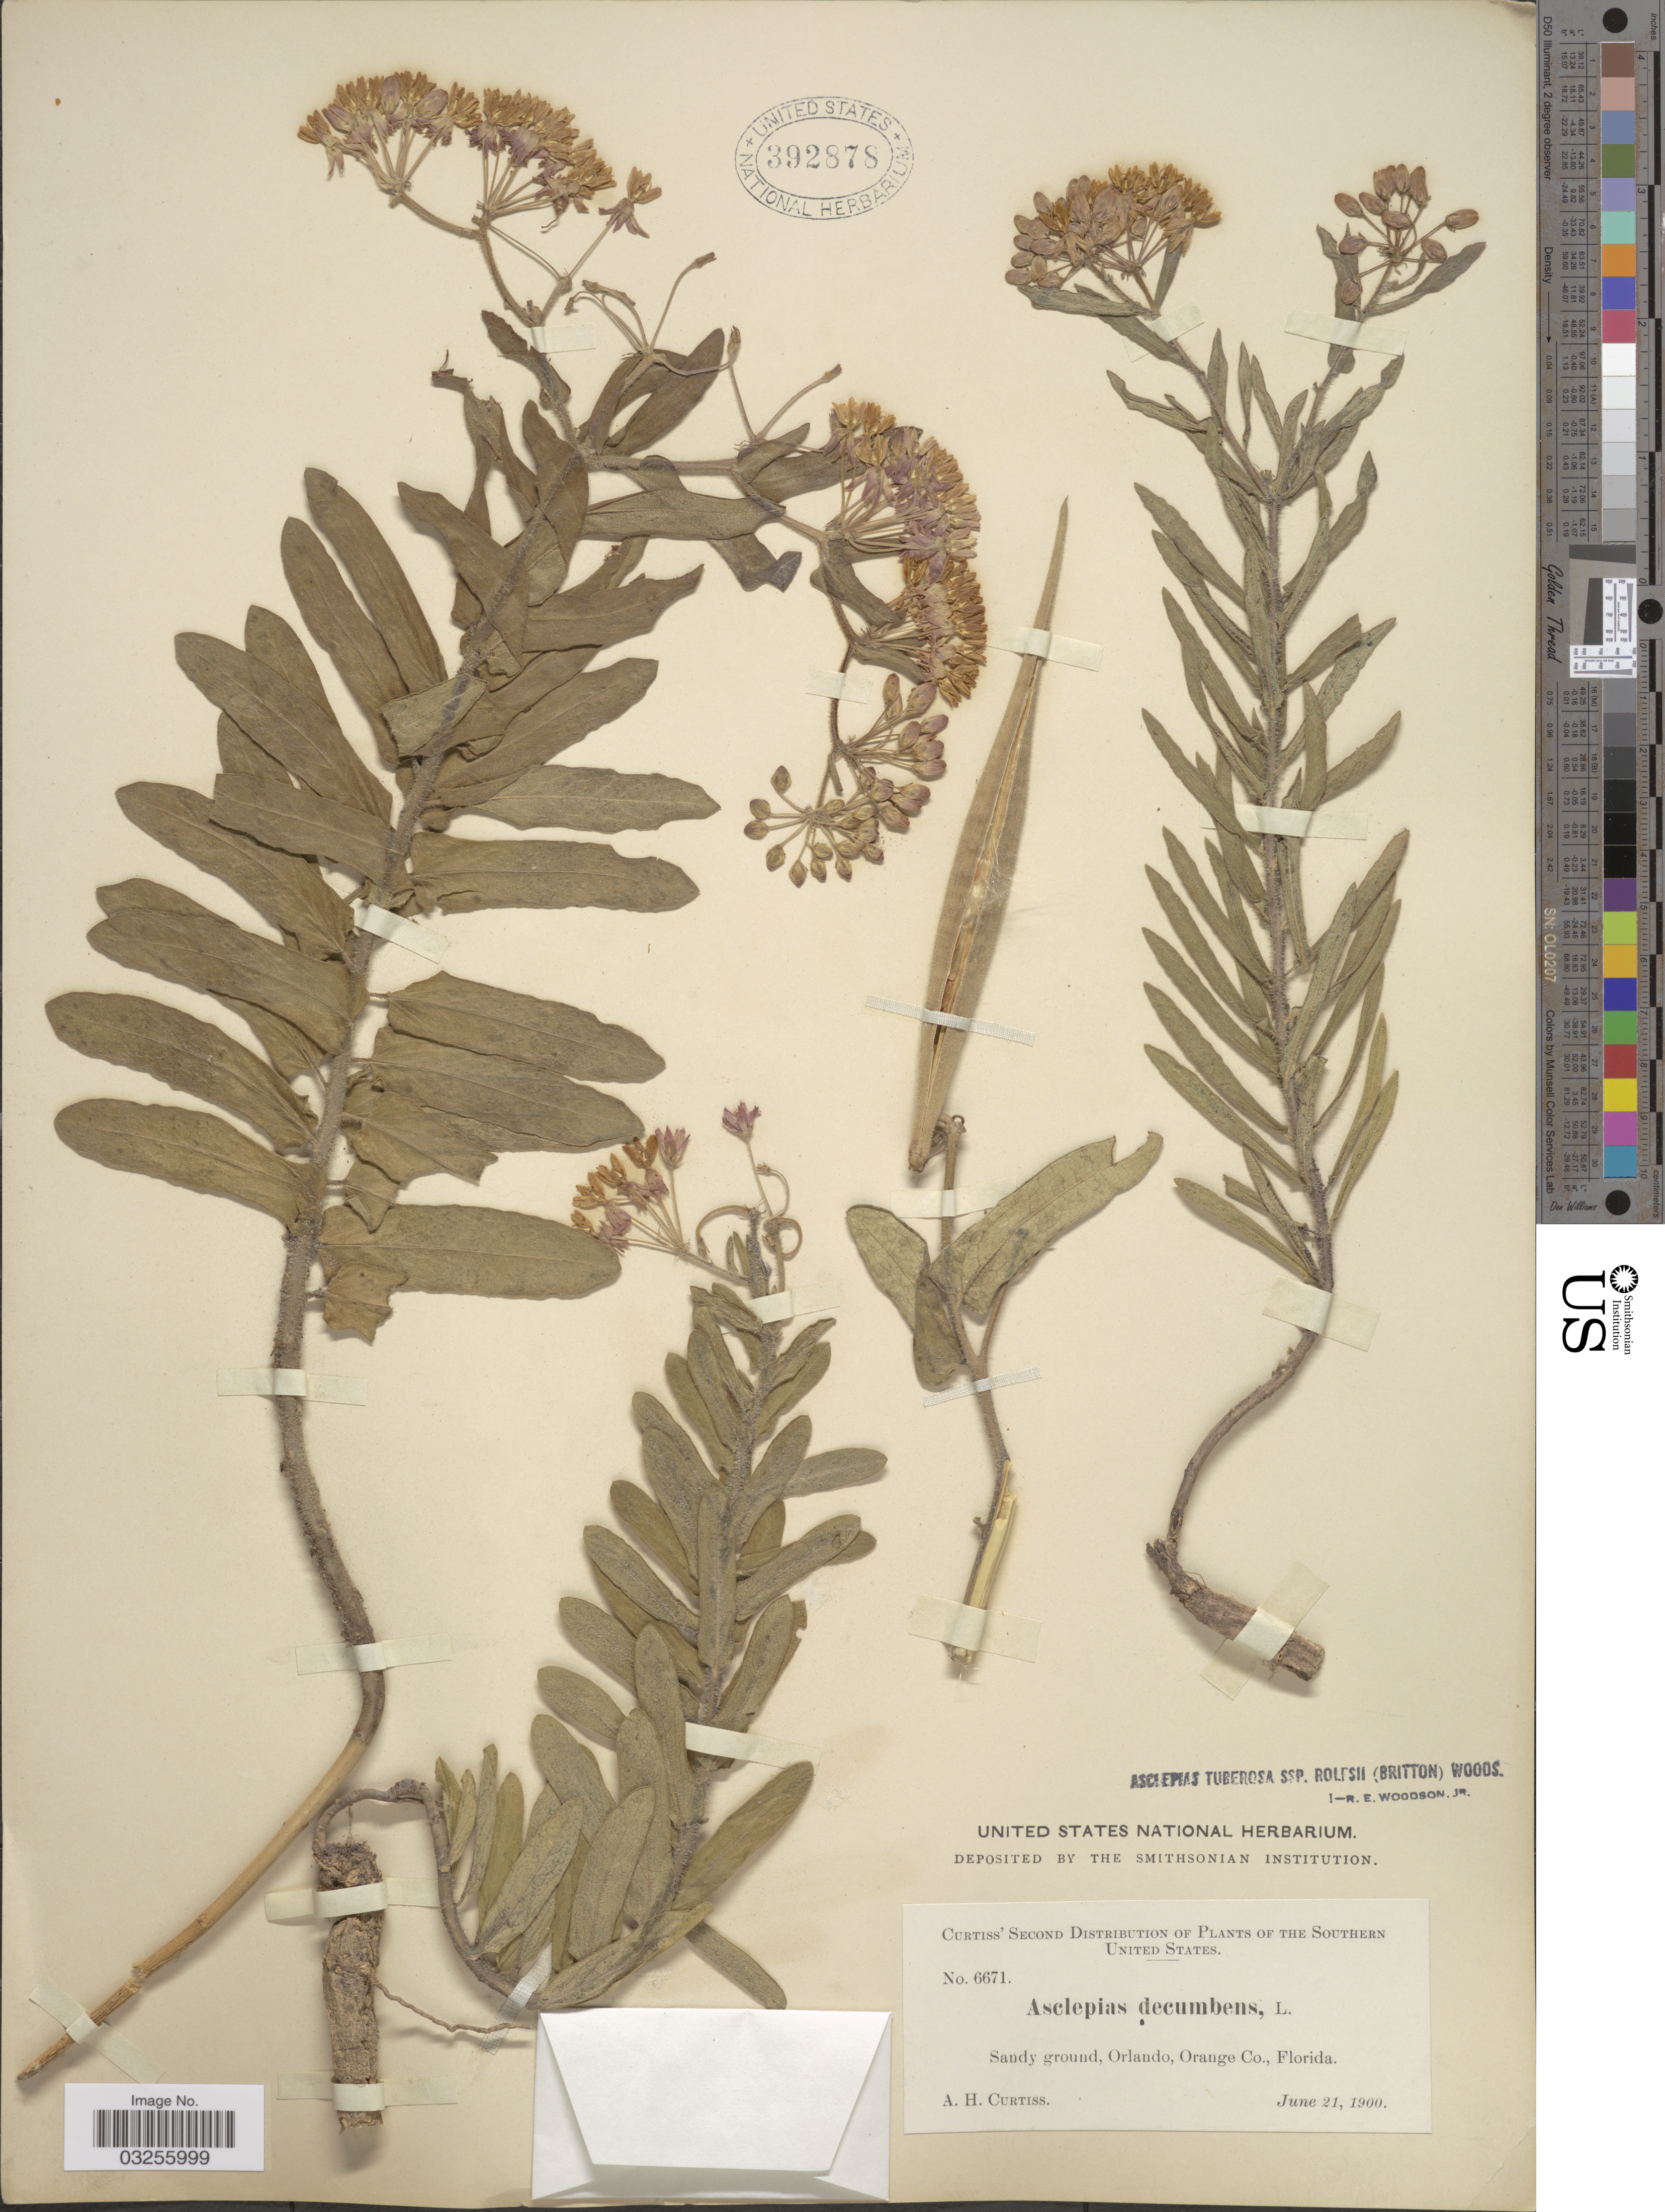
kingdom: Plantae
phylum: Tracheophyta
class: Magnoliopsida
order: Gentianales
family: Apocynaceae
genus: Asclepias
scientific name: Asclepias tuberosa var. rolfsii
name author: ( ex Vail) Shinners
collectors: A. H. Curtiss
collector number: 6671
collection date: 1900-06-21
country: United States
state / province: Florida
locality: The Southern United States. Sandy ground, Orlando, Orange Co.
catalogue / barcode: US 392878